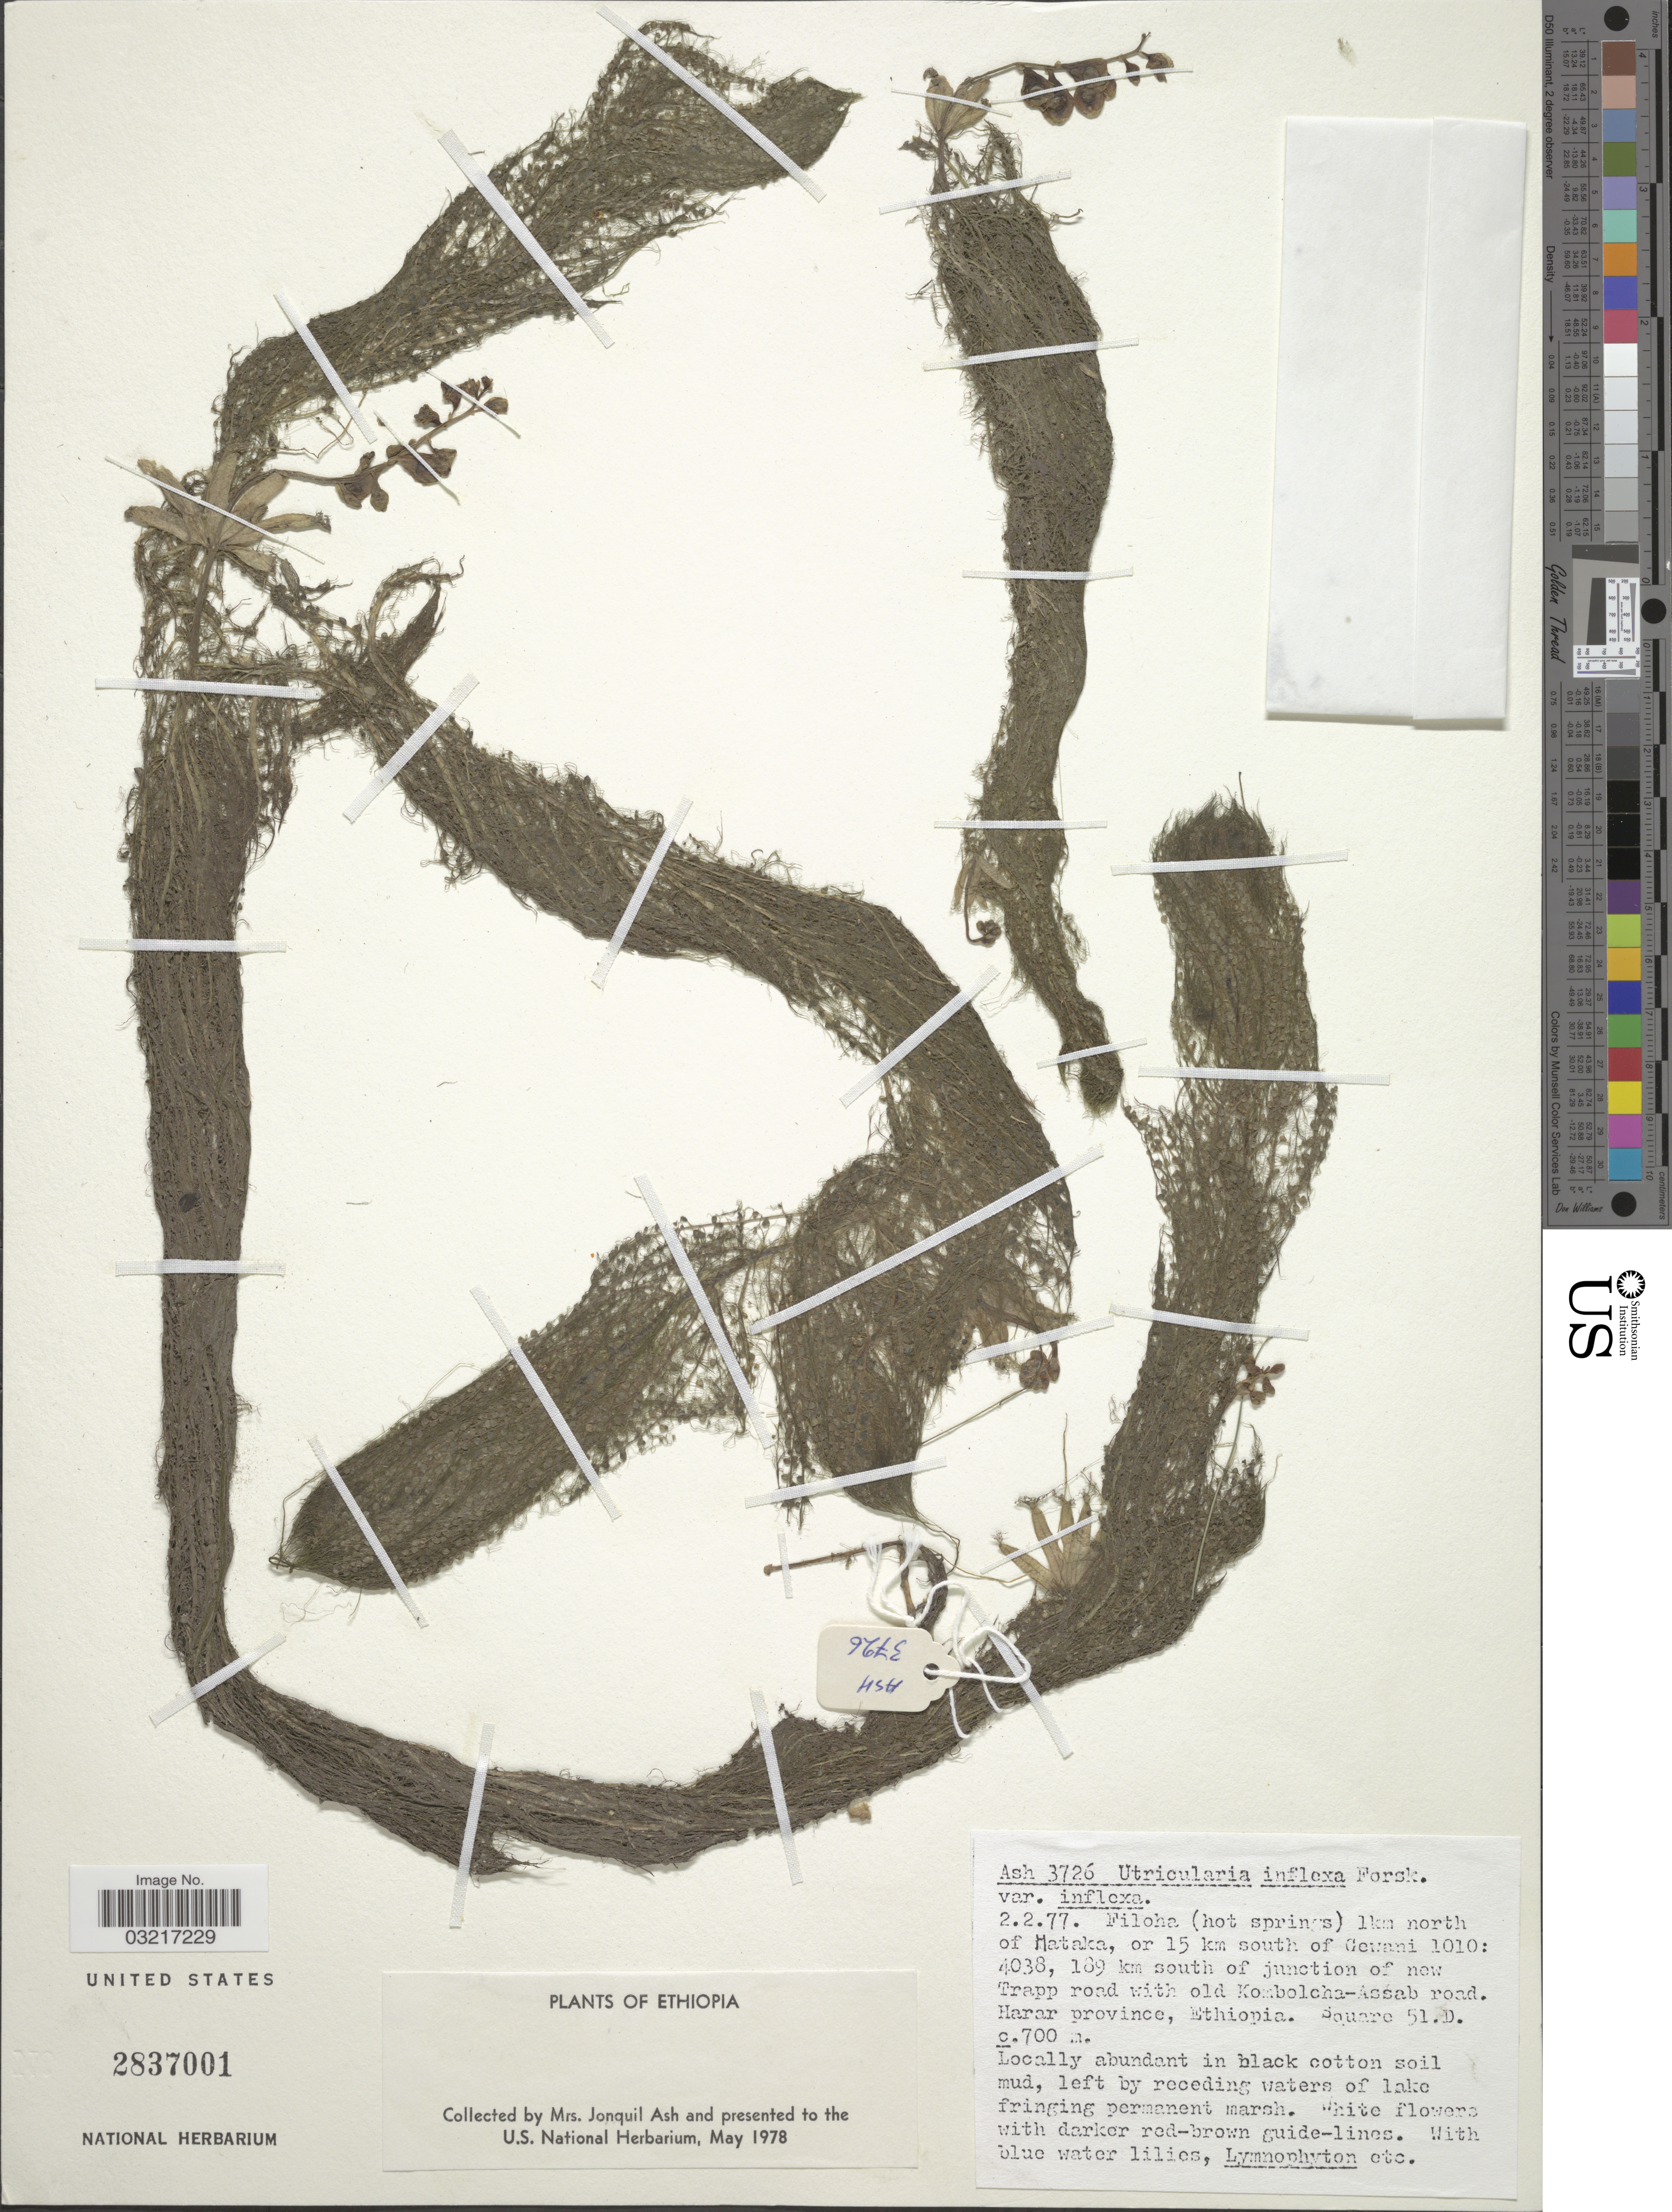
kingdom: Plantae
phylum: Tracheophyta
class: Magnoliopsida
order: Lamiales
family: Lentibulariaceae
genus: Utricularia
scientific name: Utricularia inflexa var. inflexa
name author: Forssk.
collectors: J. Ash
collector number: Ash 3726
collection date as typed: Transcribed d/m/y: 2/2/77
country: Ethiopia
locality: Filoha (hot springs) 1km north of Mataka [interpreted], or 15 km south of Gewani 1010: 4038, 189 km south of junction of new Trapp road with old Kombolcha-Assab road. Harar province. Square 51.D.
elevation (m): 700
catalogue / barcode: US 2837001